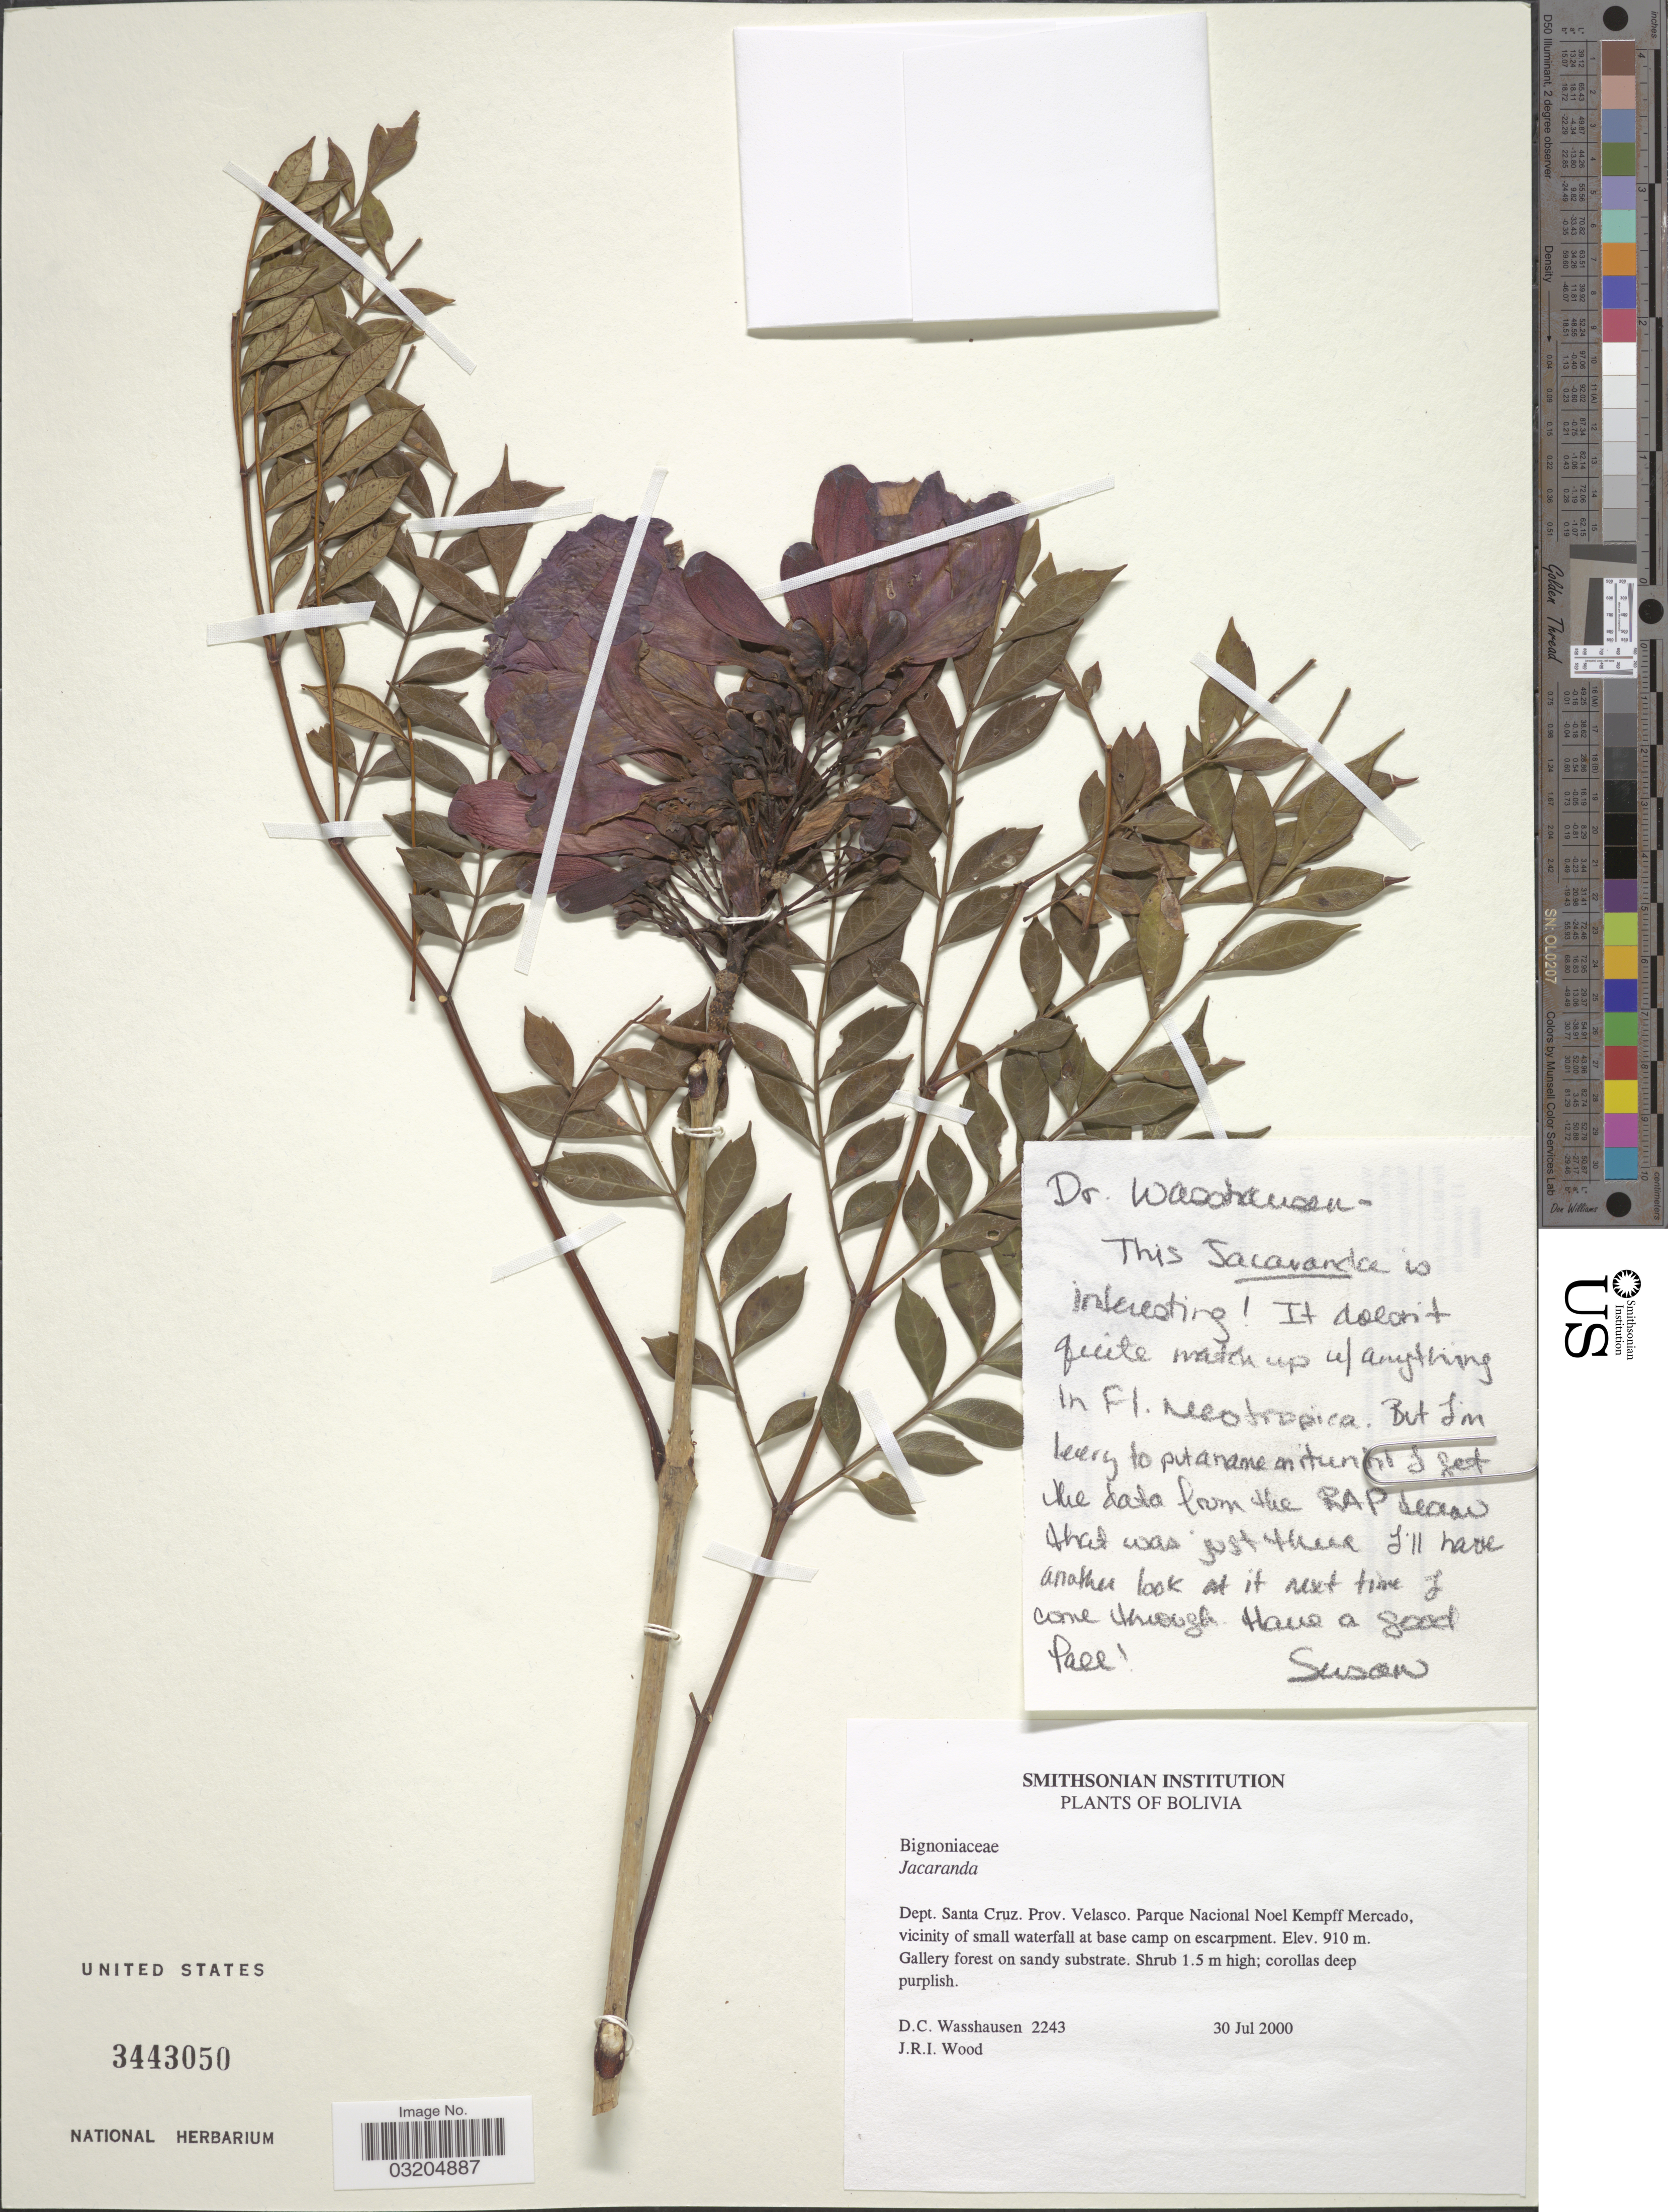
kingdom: Plantae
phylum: Tracheophyta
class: Magnoliopsida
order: Lamiales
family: Bignoniaceae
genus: Jacaranda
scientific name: Jacaranda sp.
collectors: D. C. Wasshausen & J. R. I. Wood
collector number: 2243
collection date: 2000-07-30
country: Bolivia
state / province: Santa Cruz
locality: Dept. Santa Cruz, Prov. Velasco. Parque Nacional Noel Kempff Mercado, vicinity of small waterfall at base camp on escarpment.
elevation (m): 910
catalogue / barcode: US 3443050